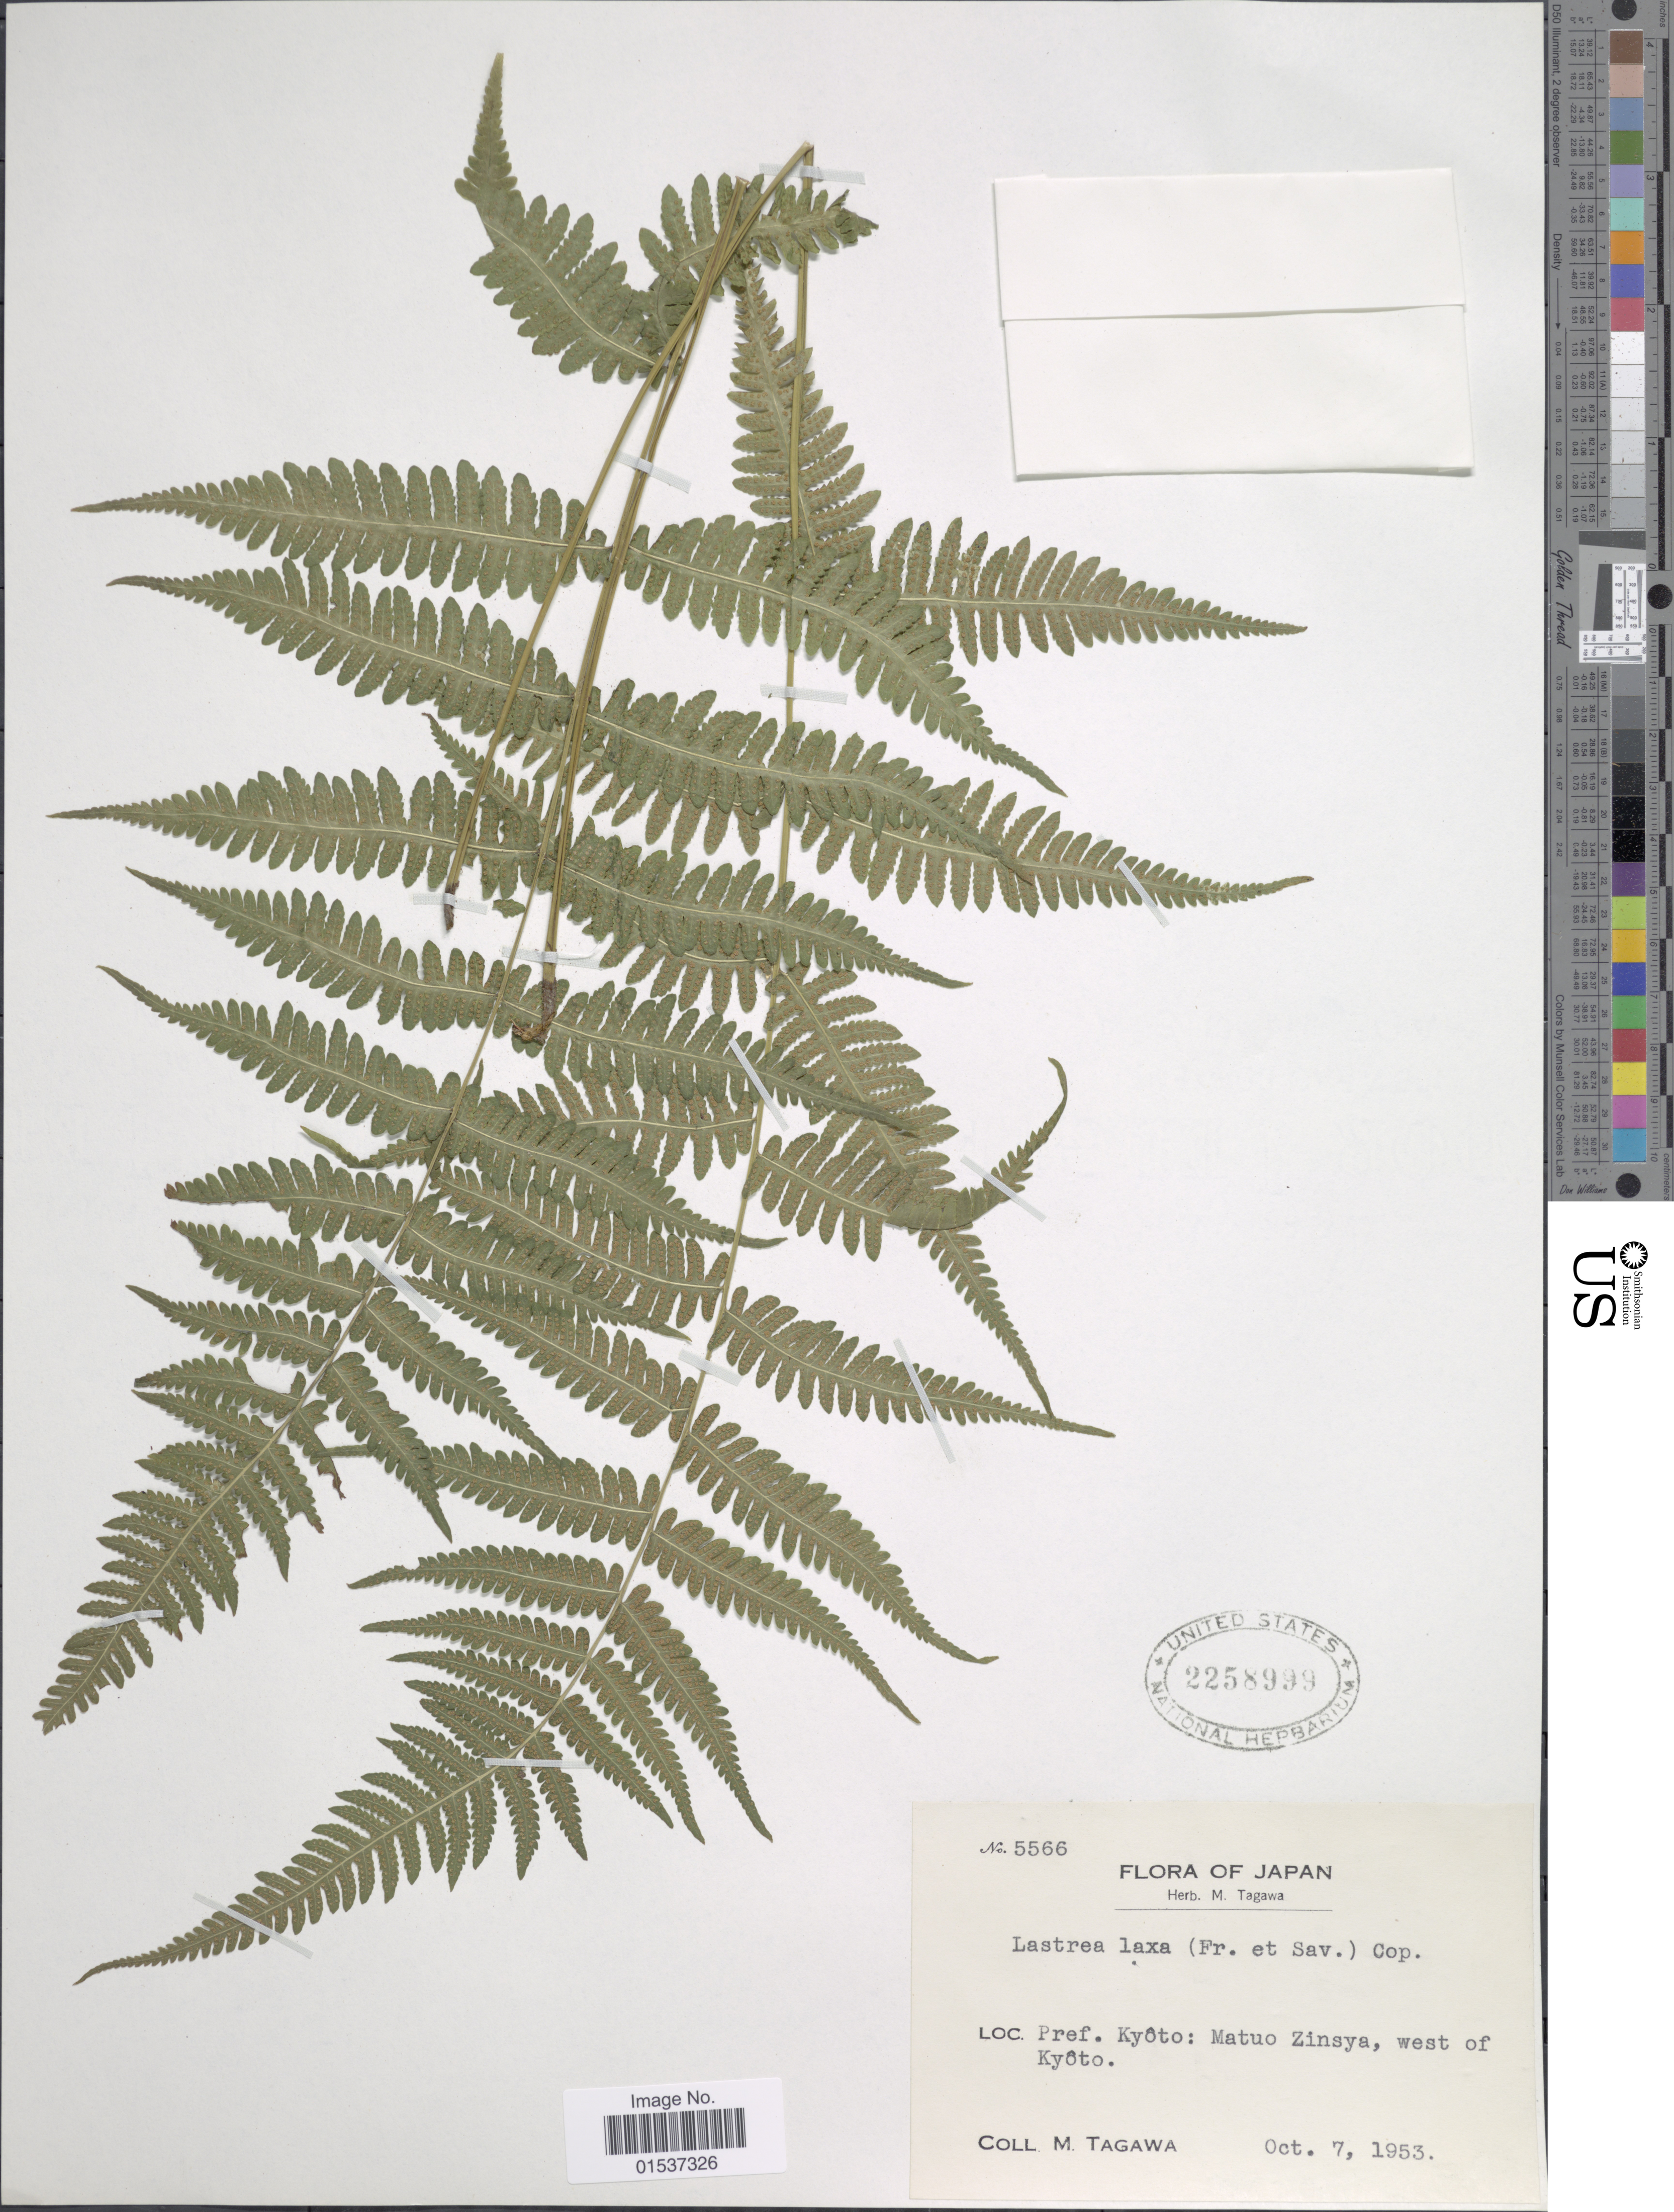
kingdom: Plantae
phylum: Tracheophyta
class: Polypodiopsida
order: Polypodiales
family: Thelypteridaceae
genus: Metathelypteris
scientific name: Metathelypteris laxa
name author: (Franch. & Sav.) Ching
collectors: M. Tagawa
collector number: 5566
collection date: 1953-10-07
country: Japan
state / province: Kyoto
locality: Pref. Kyoto: Matuo Zinsya, west of Kyoto.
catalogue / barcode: US 2258999